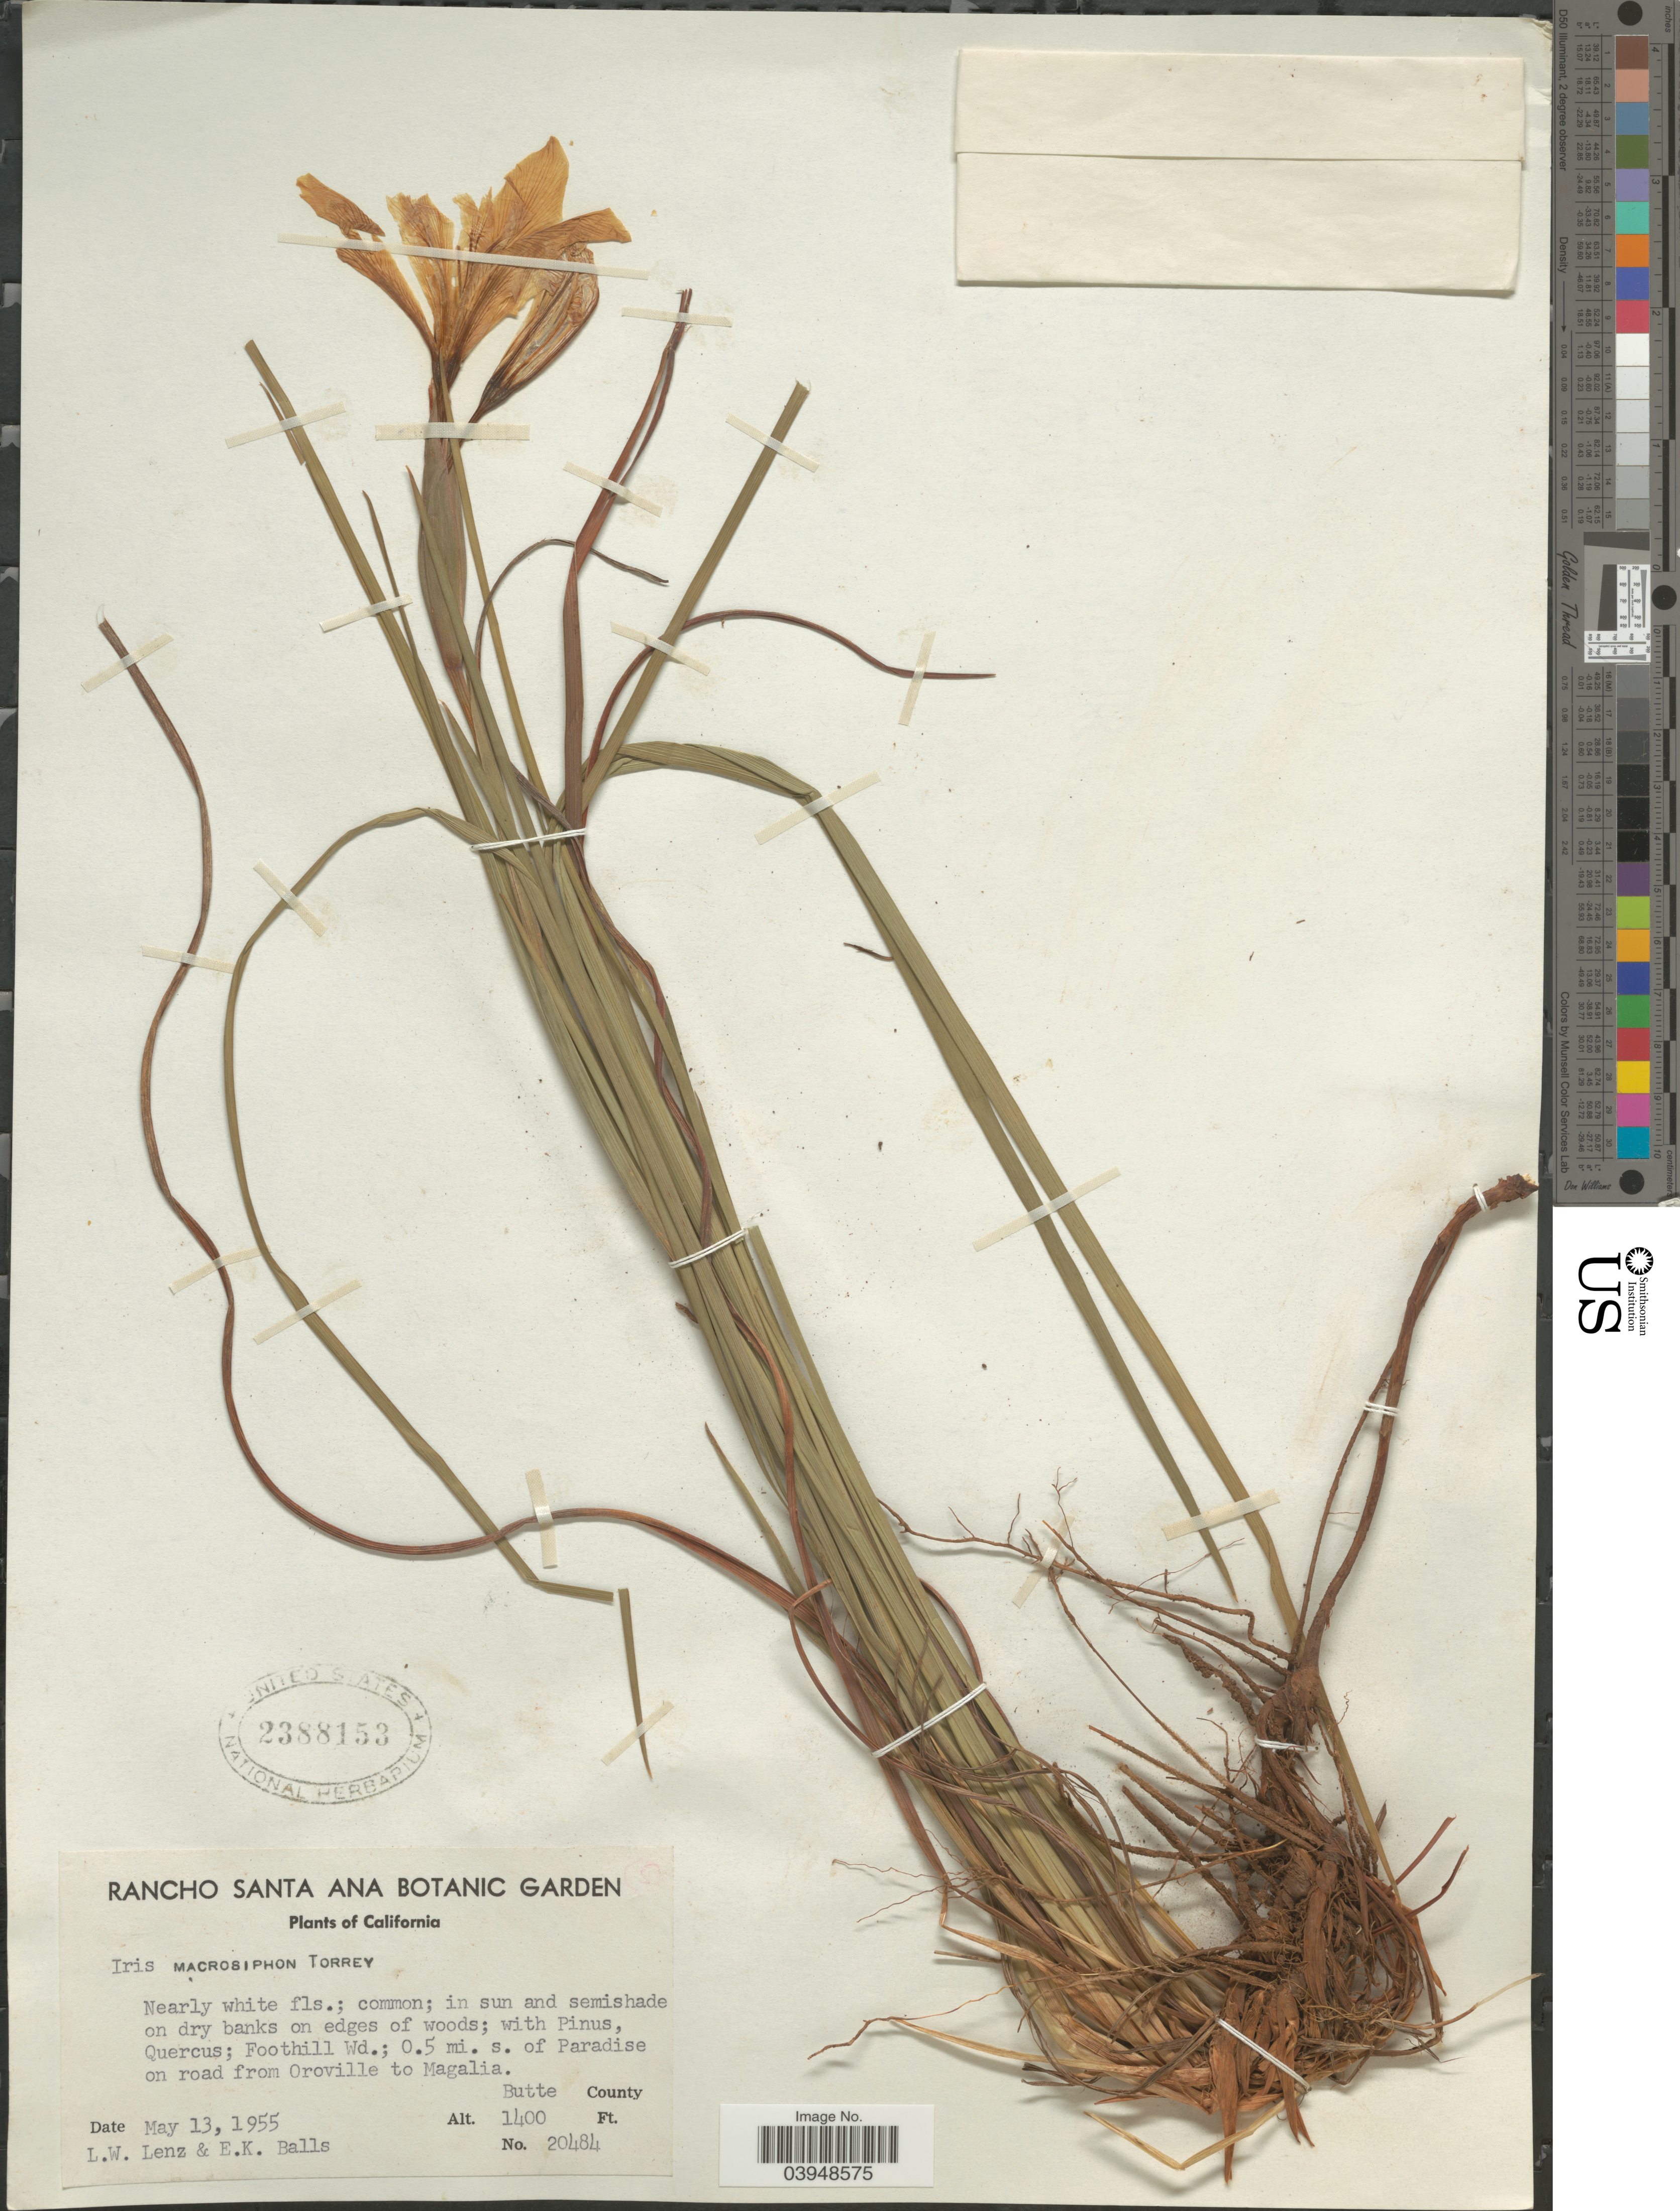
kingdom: Plantae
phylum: Tracheophyta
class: Liliopsida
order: Asparagales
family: Iridaceae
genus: Iris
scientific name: Iris macrosiphon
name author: Torr.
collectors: L. Lenz & E. K. Balls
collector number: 20484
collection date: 1955-05-13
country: United States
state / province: California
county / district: Butte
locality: Foothill Wd.; 0.5 mi. s. of Paradise on road from Oroville to Magalia. Butte County.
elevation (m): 427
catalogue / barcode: US 2388153